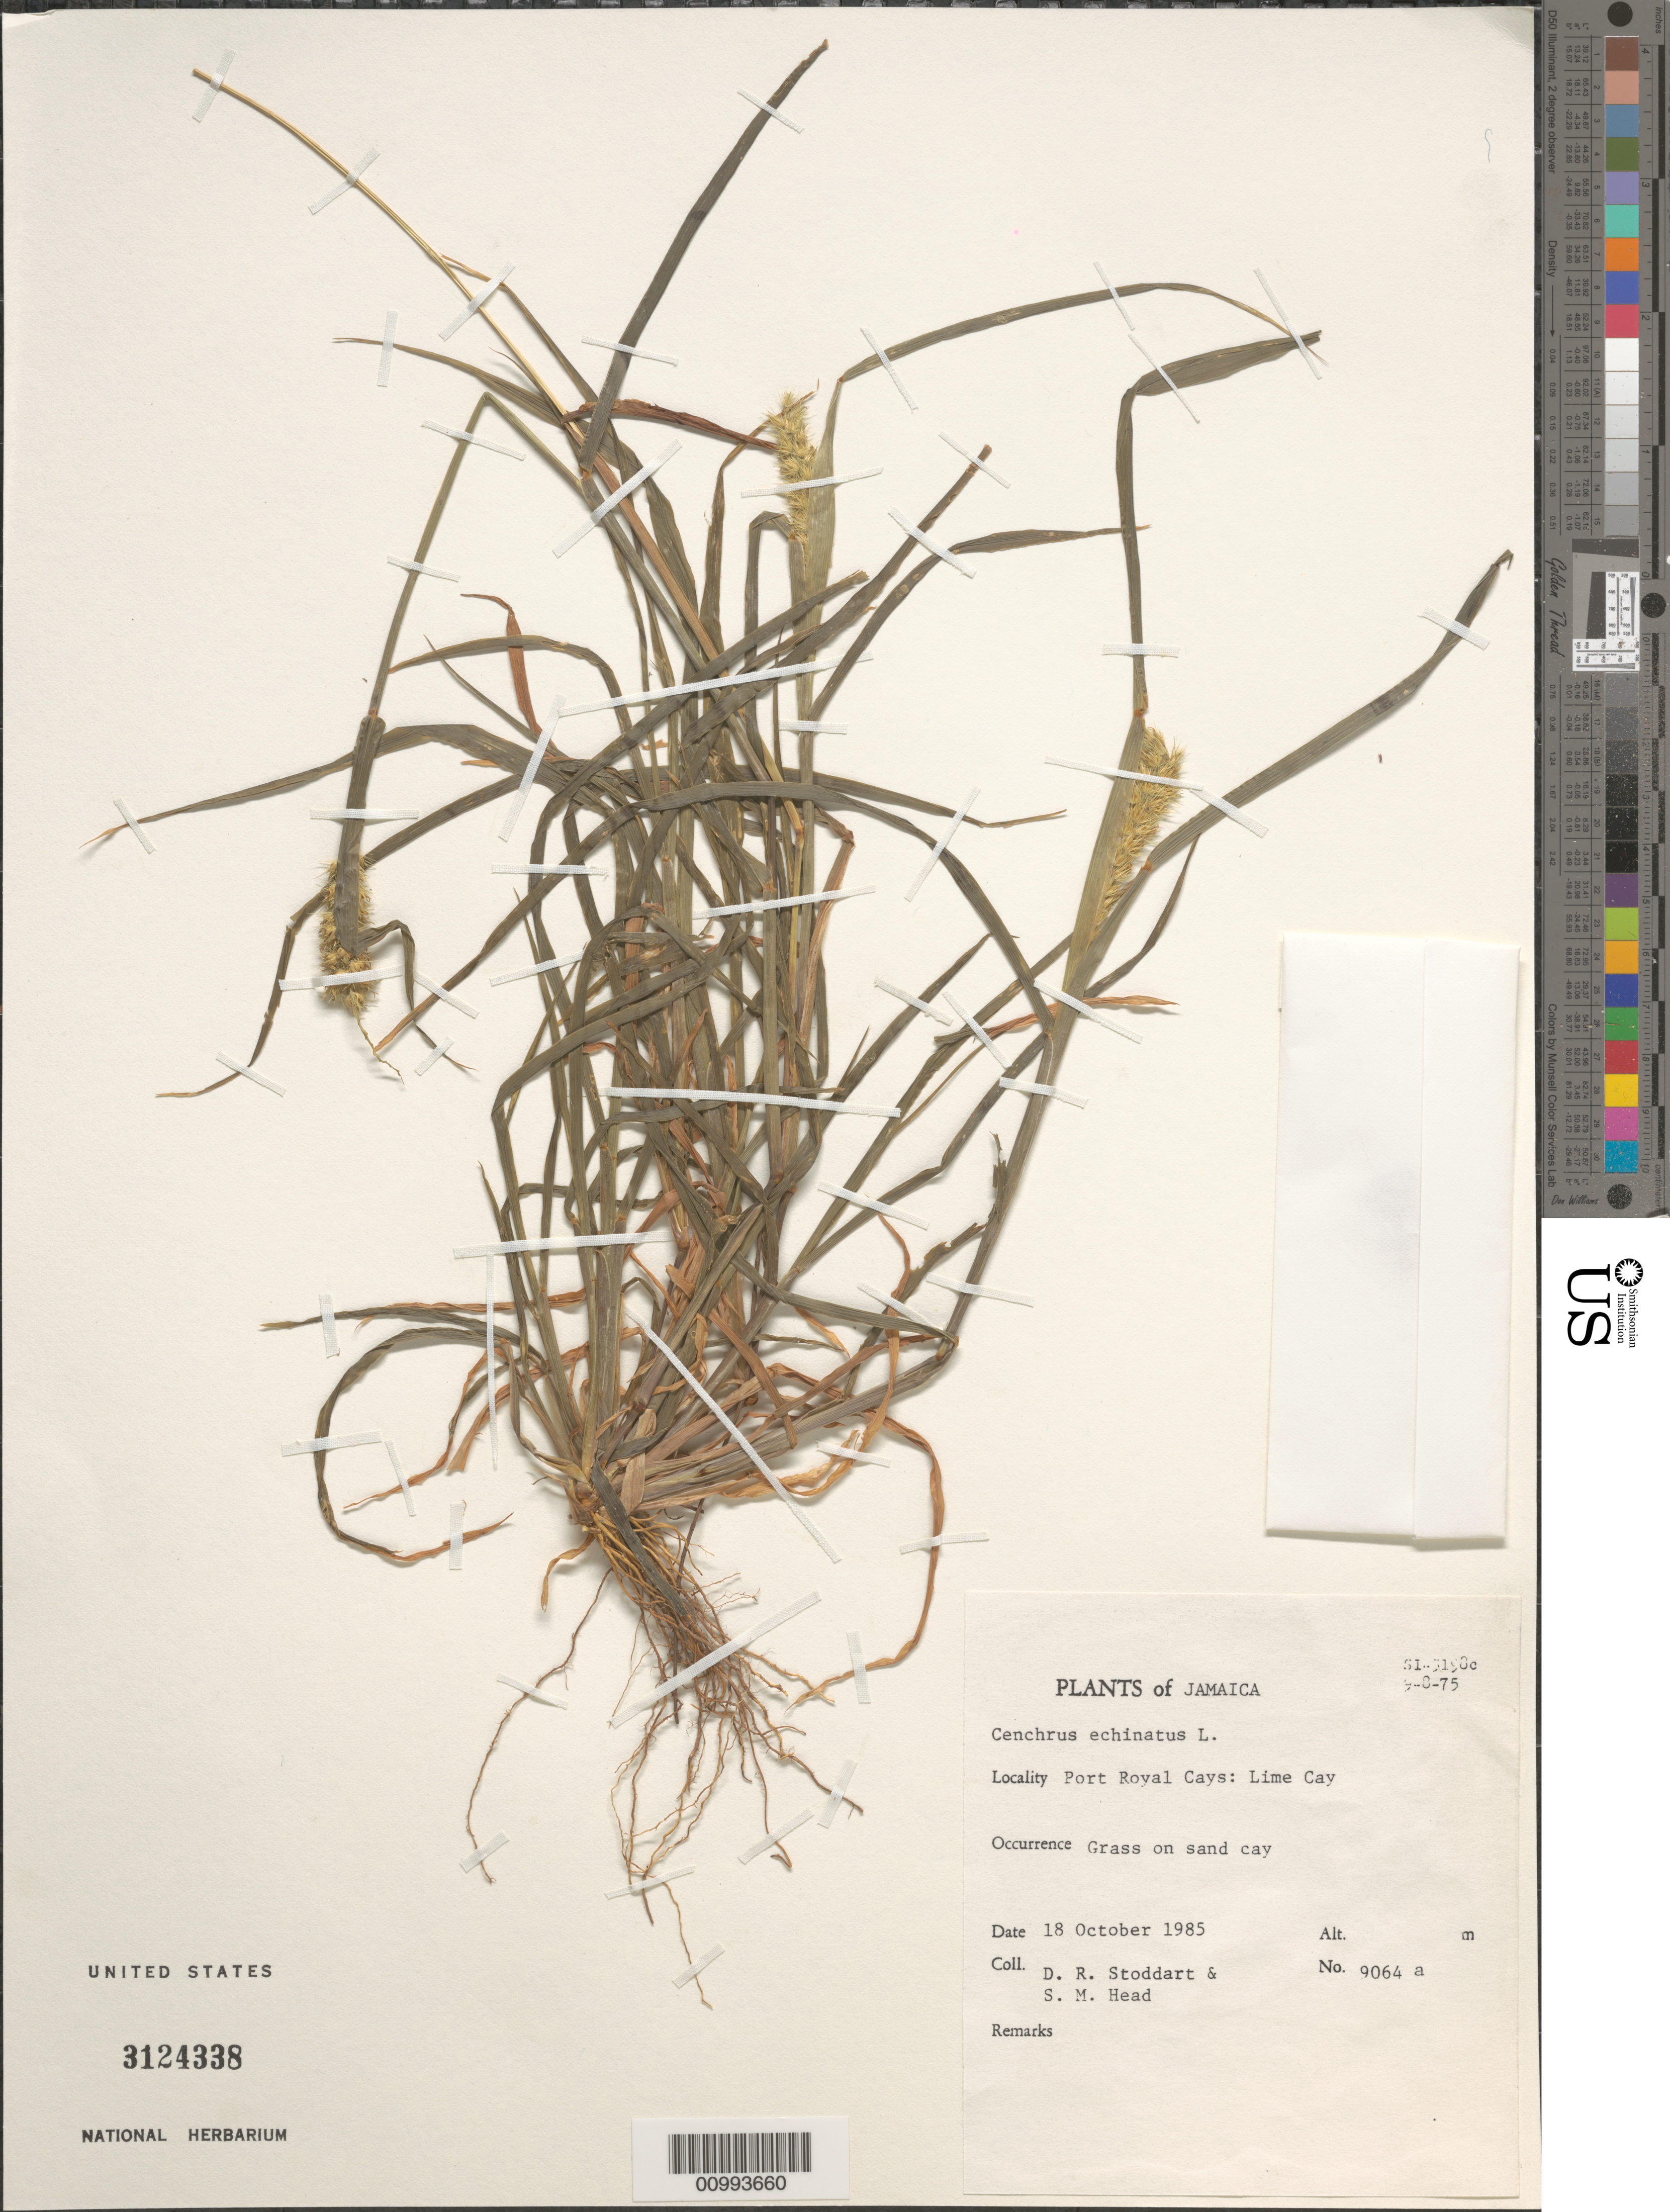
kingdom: Plantae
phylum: Tracheophyta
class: Liliopsida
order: Poales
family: Poaceae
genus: Cenchrus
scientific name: Cenchrus echinatus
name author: L.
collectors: D. R. Stoddart & S. Head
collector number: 9064a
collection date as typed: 18 Oct 1985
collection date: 1985-10-18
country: Jamaica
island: Jamaica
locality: Port Royal Cays, Lime Cay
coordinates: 0 N, 0 E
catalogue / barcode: US 3124338